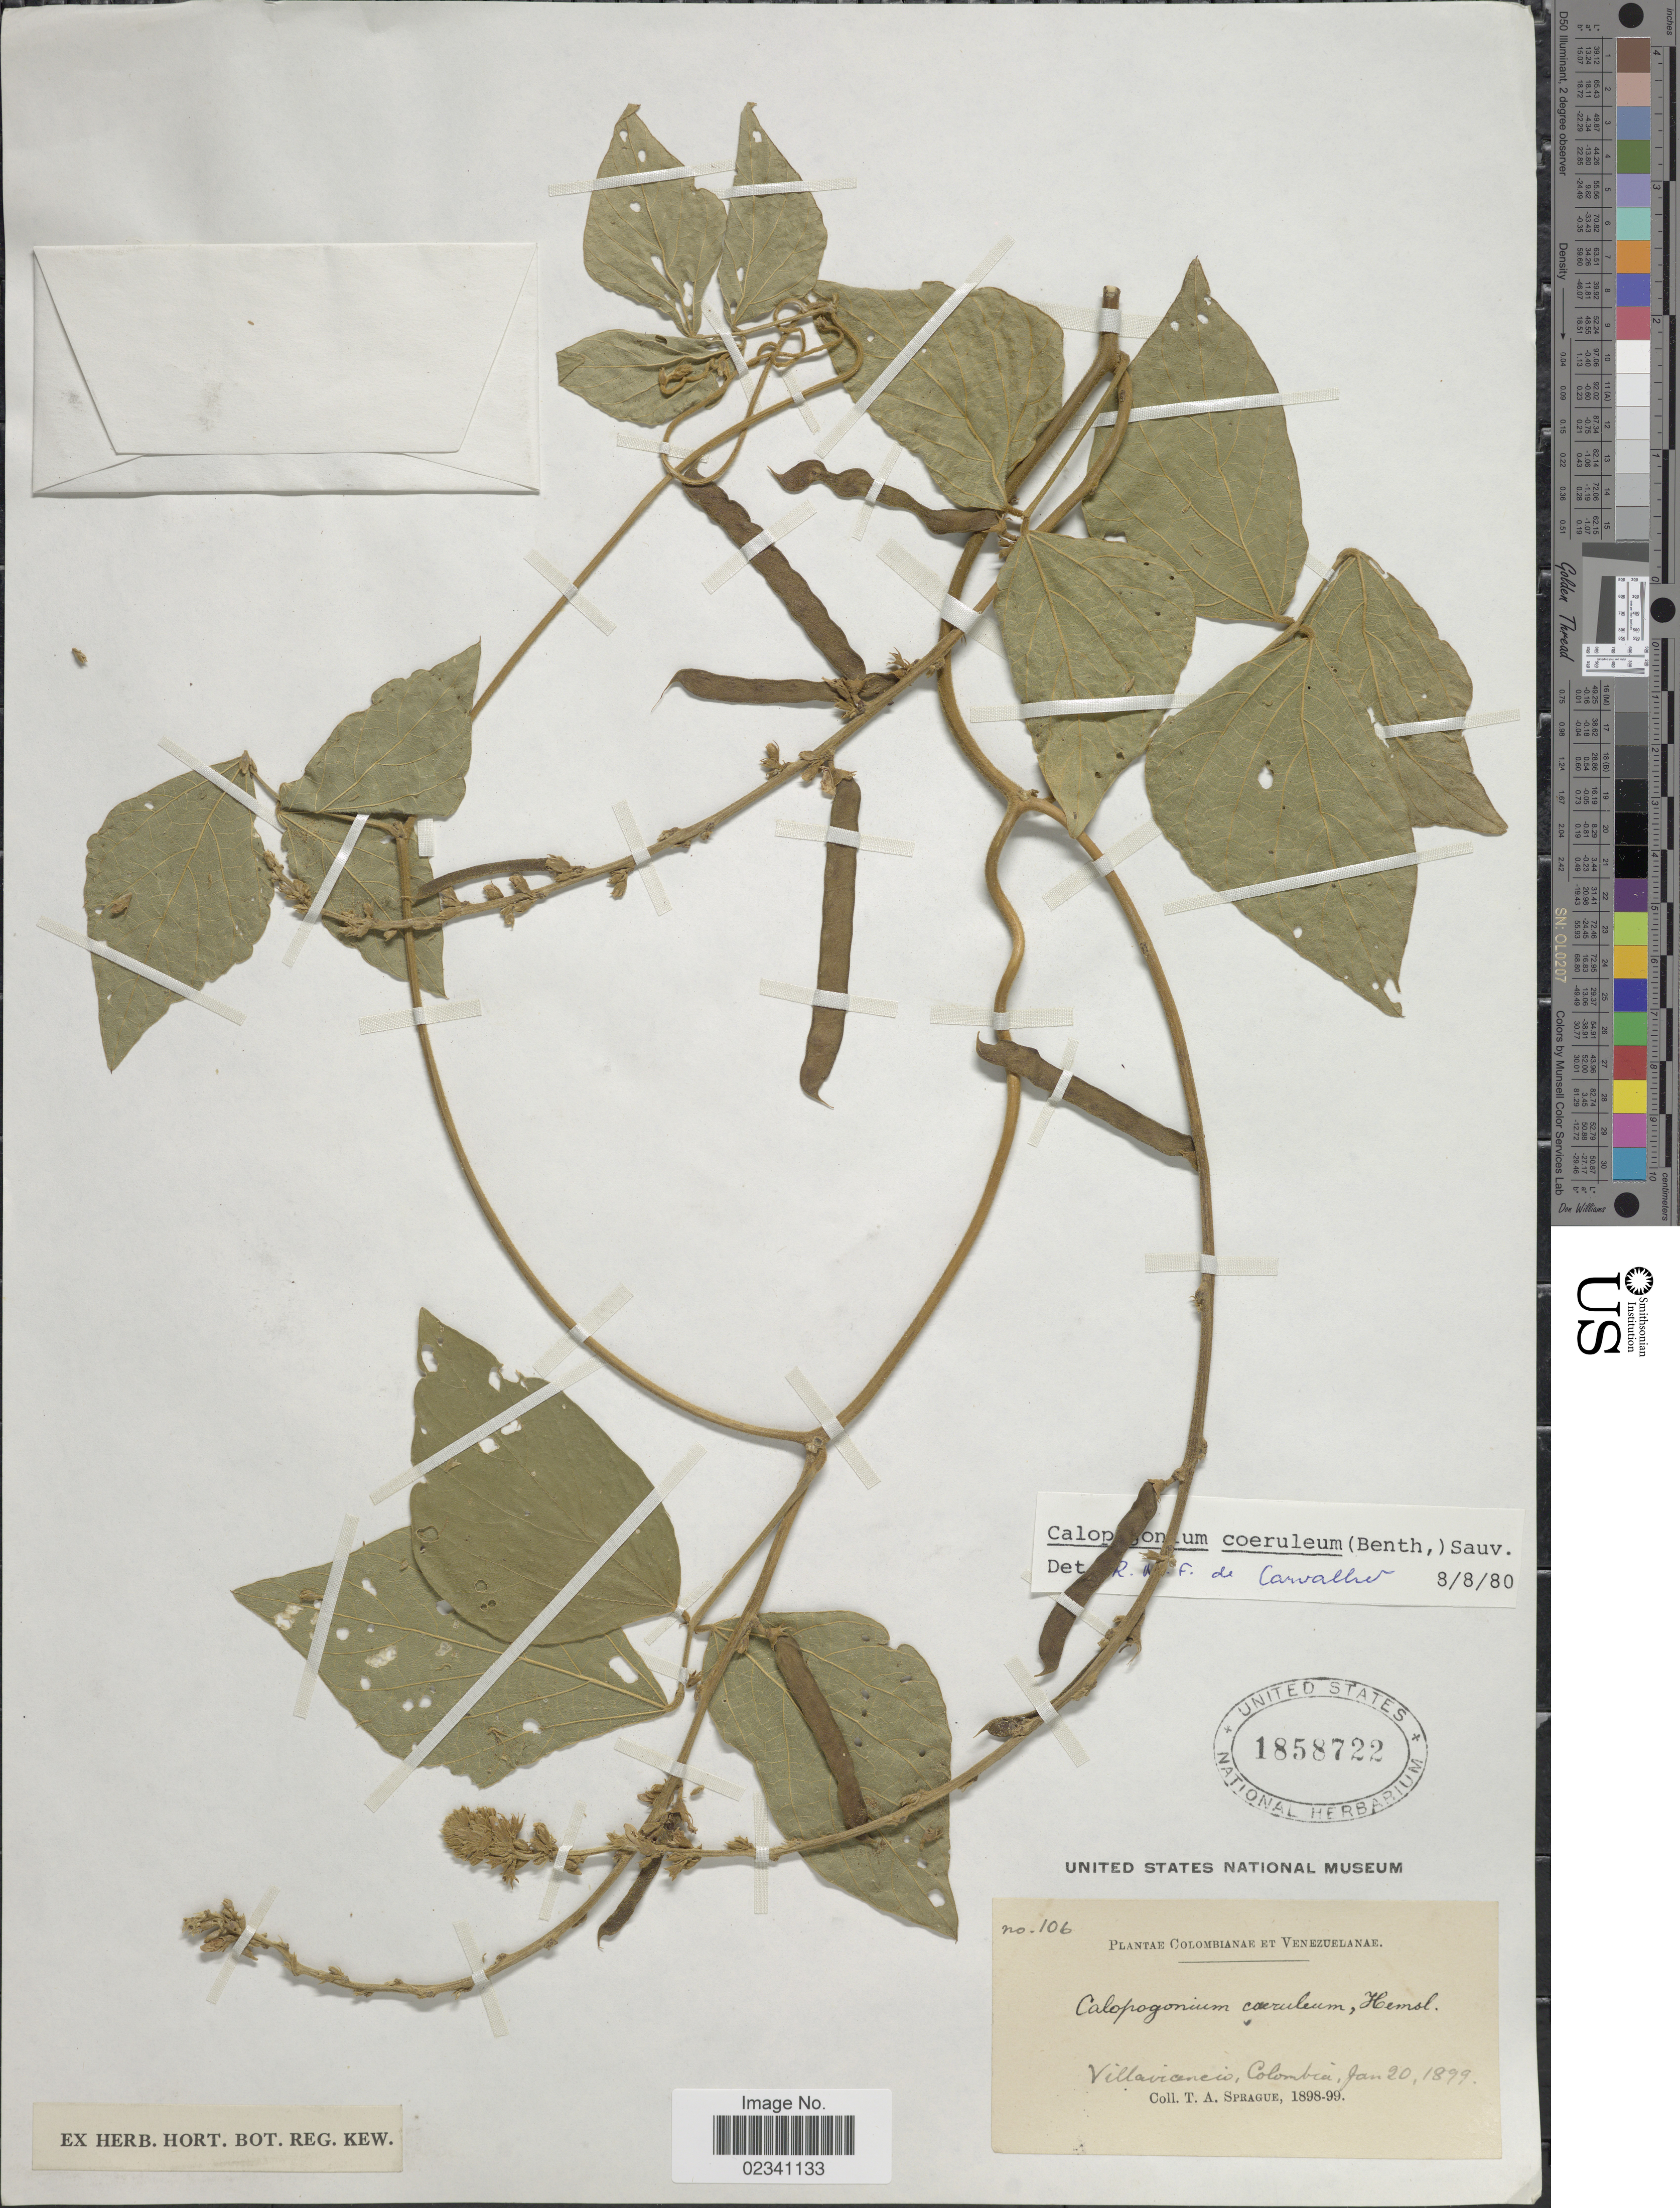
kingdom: Plantae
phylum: Tracheophyta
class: Magnoliopsida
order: Fabales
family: Fabaceae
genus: Calopogonium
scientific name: Calopogonium caeruleum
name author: (Benth.) C. Wright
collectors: T. A. Sprague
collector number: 106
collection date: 1899-01-20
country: Colombia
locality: Colombianae et Venezuelanae, Villavicencio, Colombia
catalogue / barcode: US 1858722